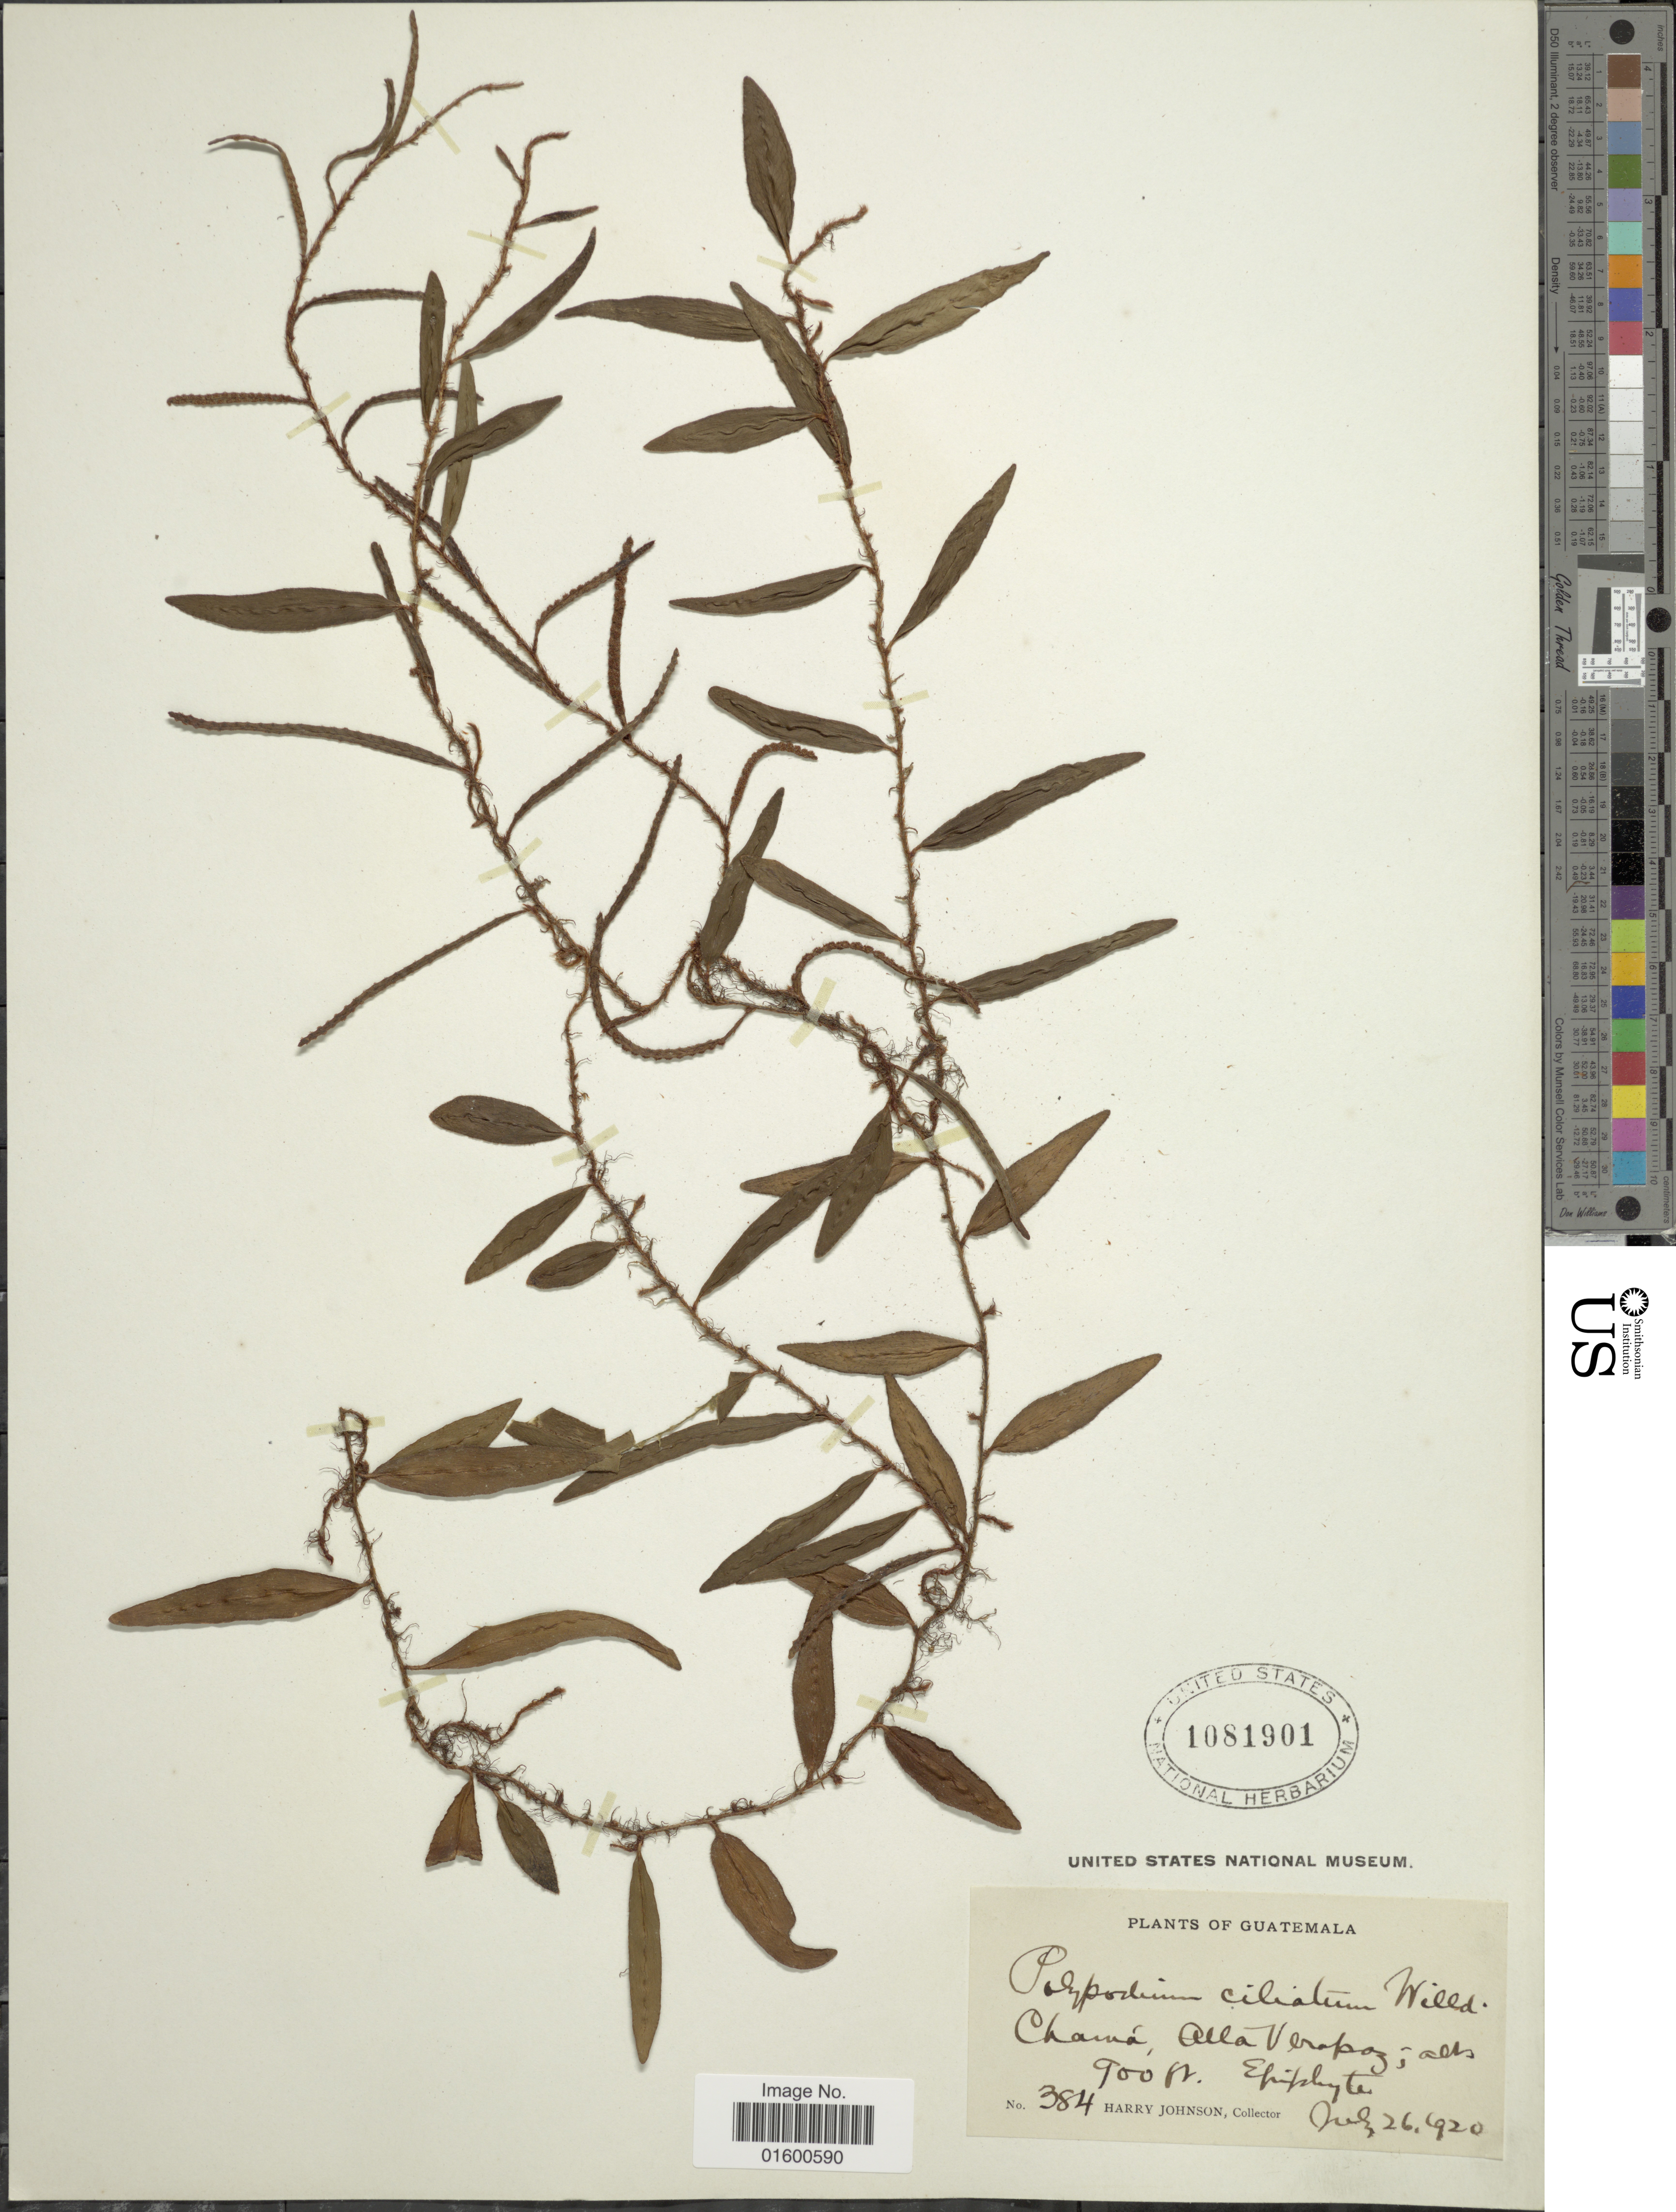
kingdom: Plantae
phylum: Tracheophyta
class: Polypodiopsida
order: Polypodiales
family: Polypodiaceae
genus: Microgramma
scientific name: Microgramma reptans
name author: (Cav.) A.R. Sm.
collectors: H. Johnson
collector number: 384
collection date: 1920-07-26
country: Guatemala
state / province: Alta Verapaz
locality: Chama.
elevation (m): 274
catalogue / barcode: US 1081901